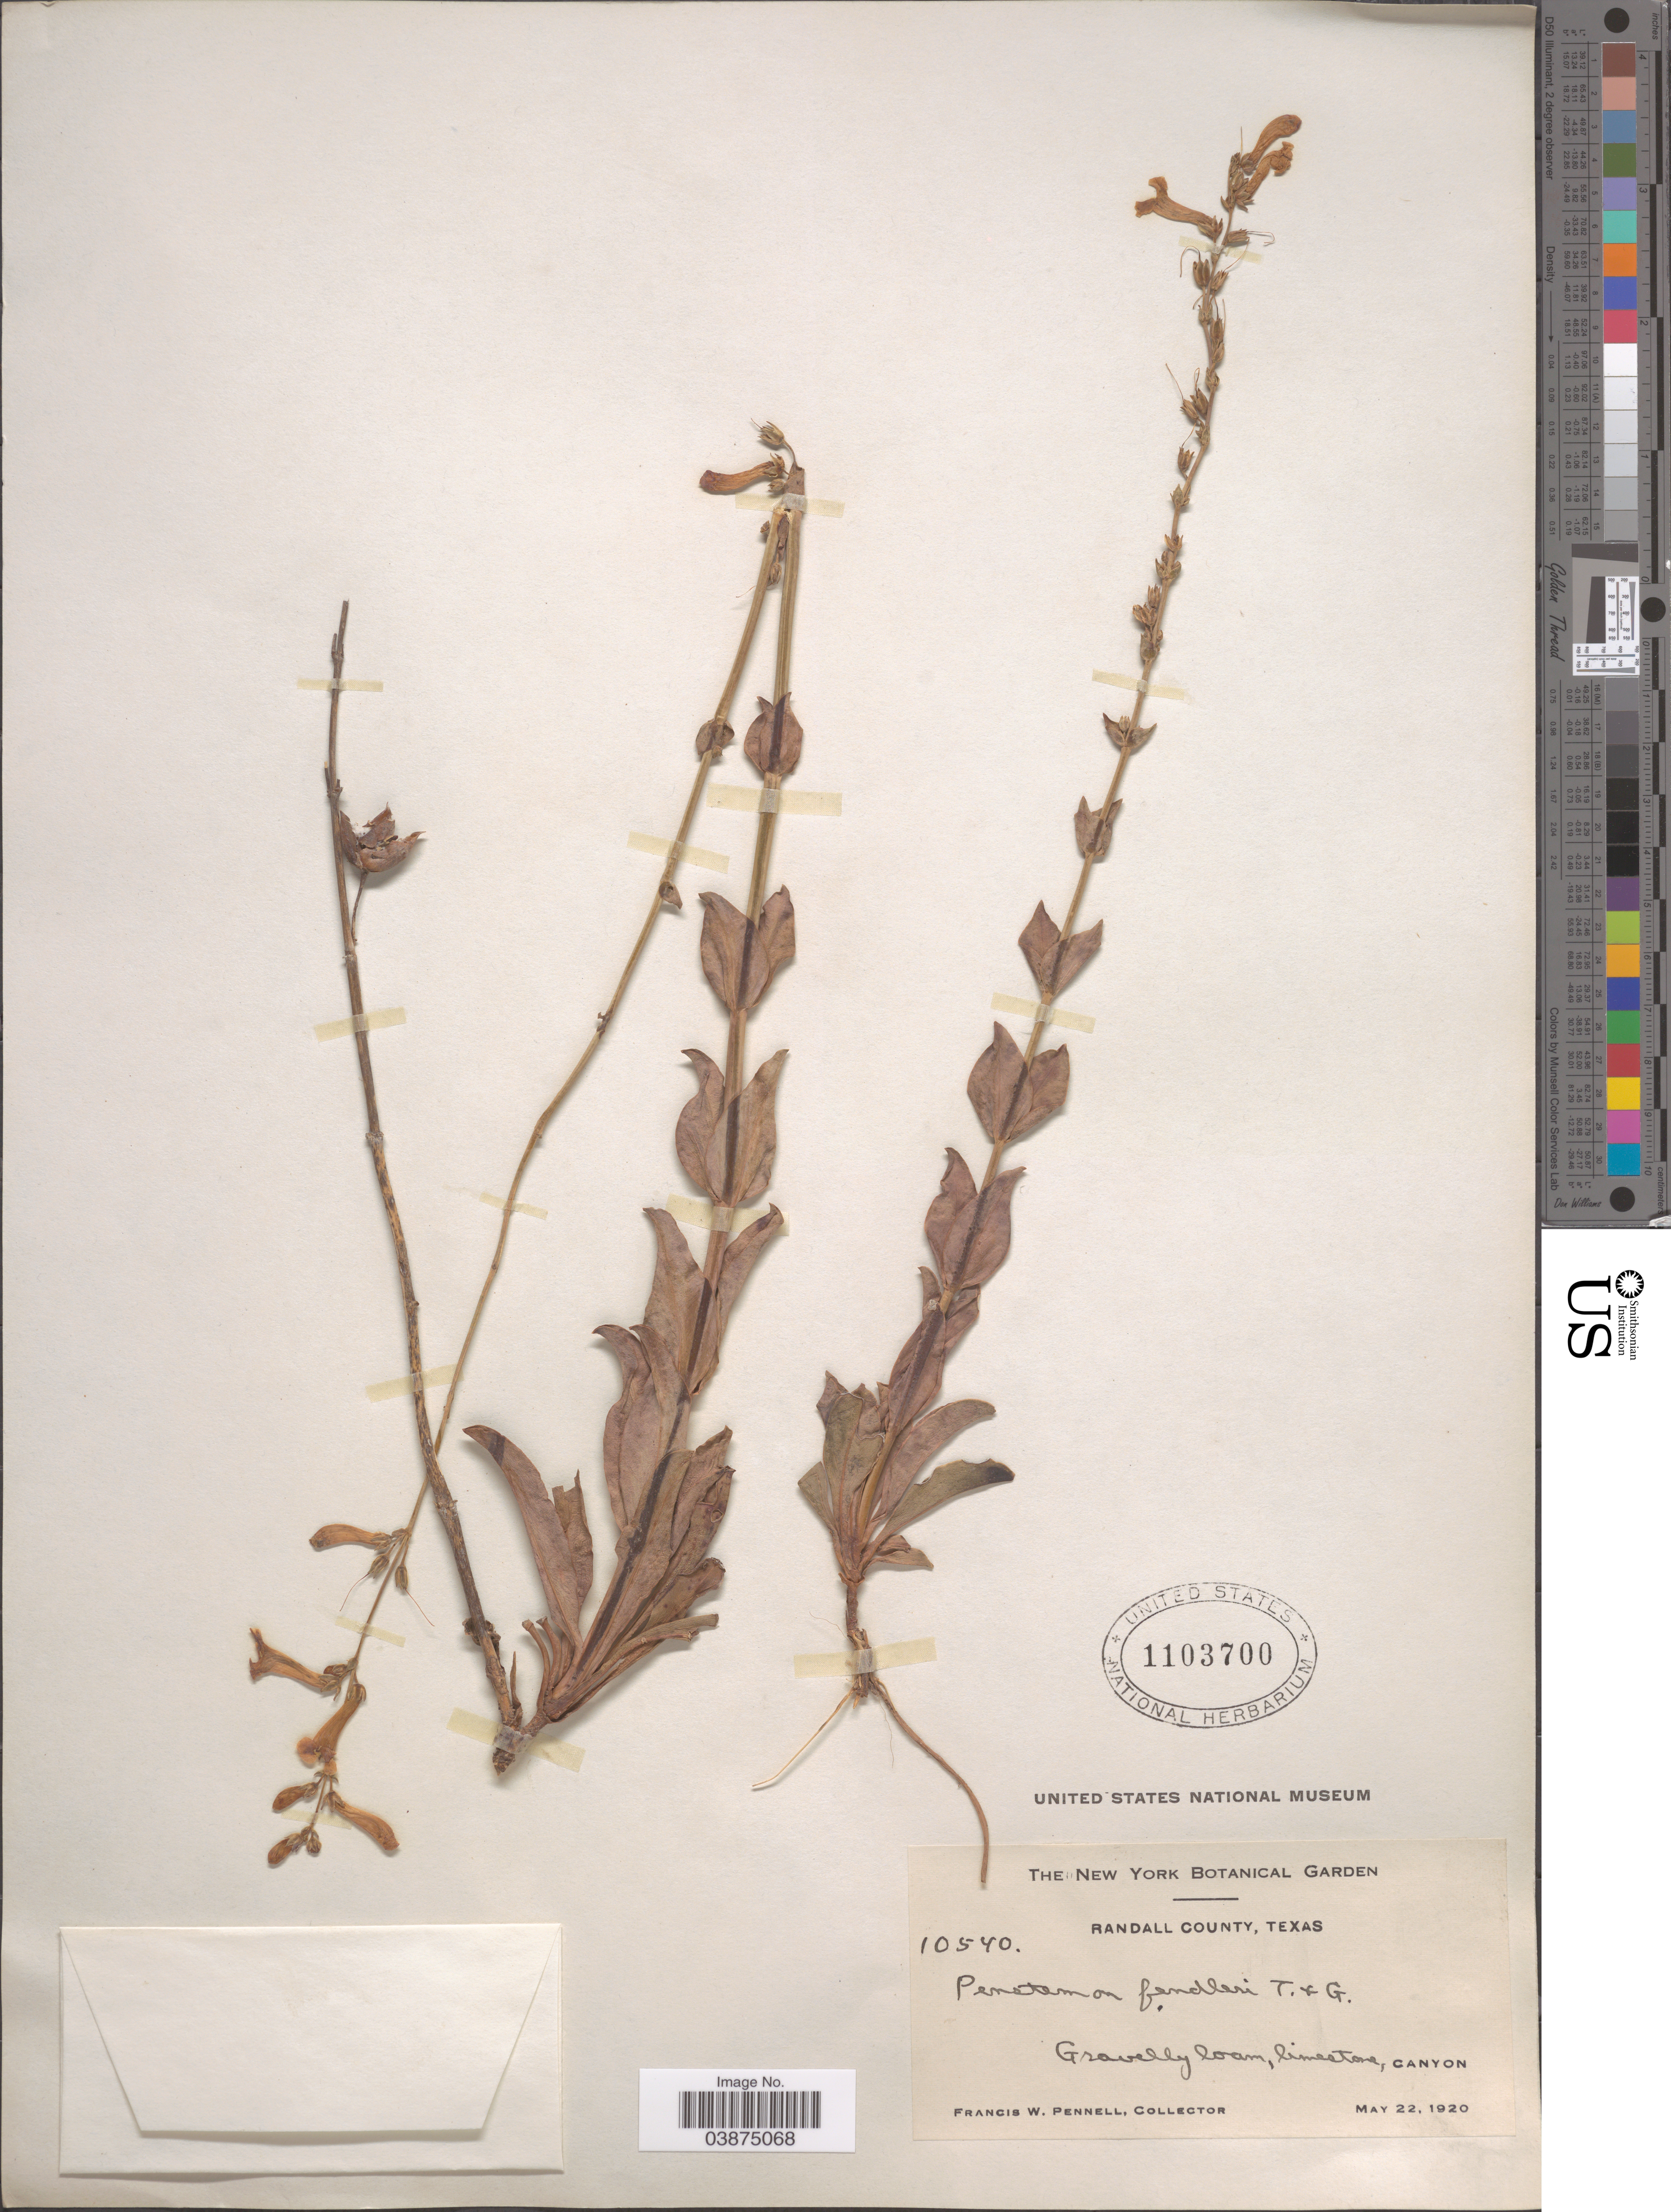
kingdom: Plantae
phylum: Tracheophyta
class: Magnoliopsida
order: Lamiales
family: Plantaginaceae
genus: Penstemon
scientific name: Penstemon fendleri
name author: Torr. & A. Gray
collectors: F. W. Pennell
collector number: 10540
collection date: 1920-05-22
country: United States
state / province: Texas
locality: Randall County. Canyon.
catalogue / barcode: US 1103700